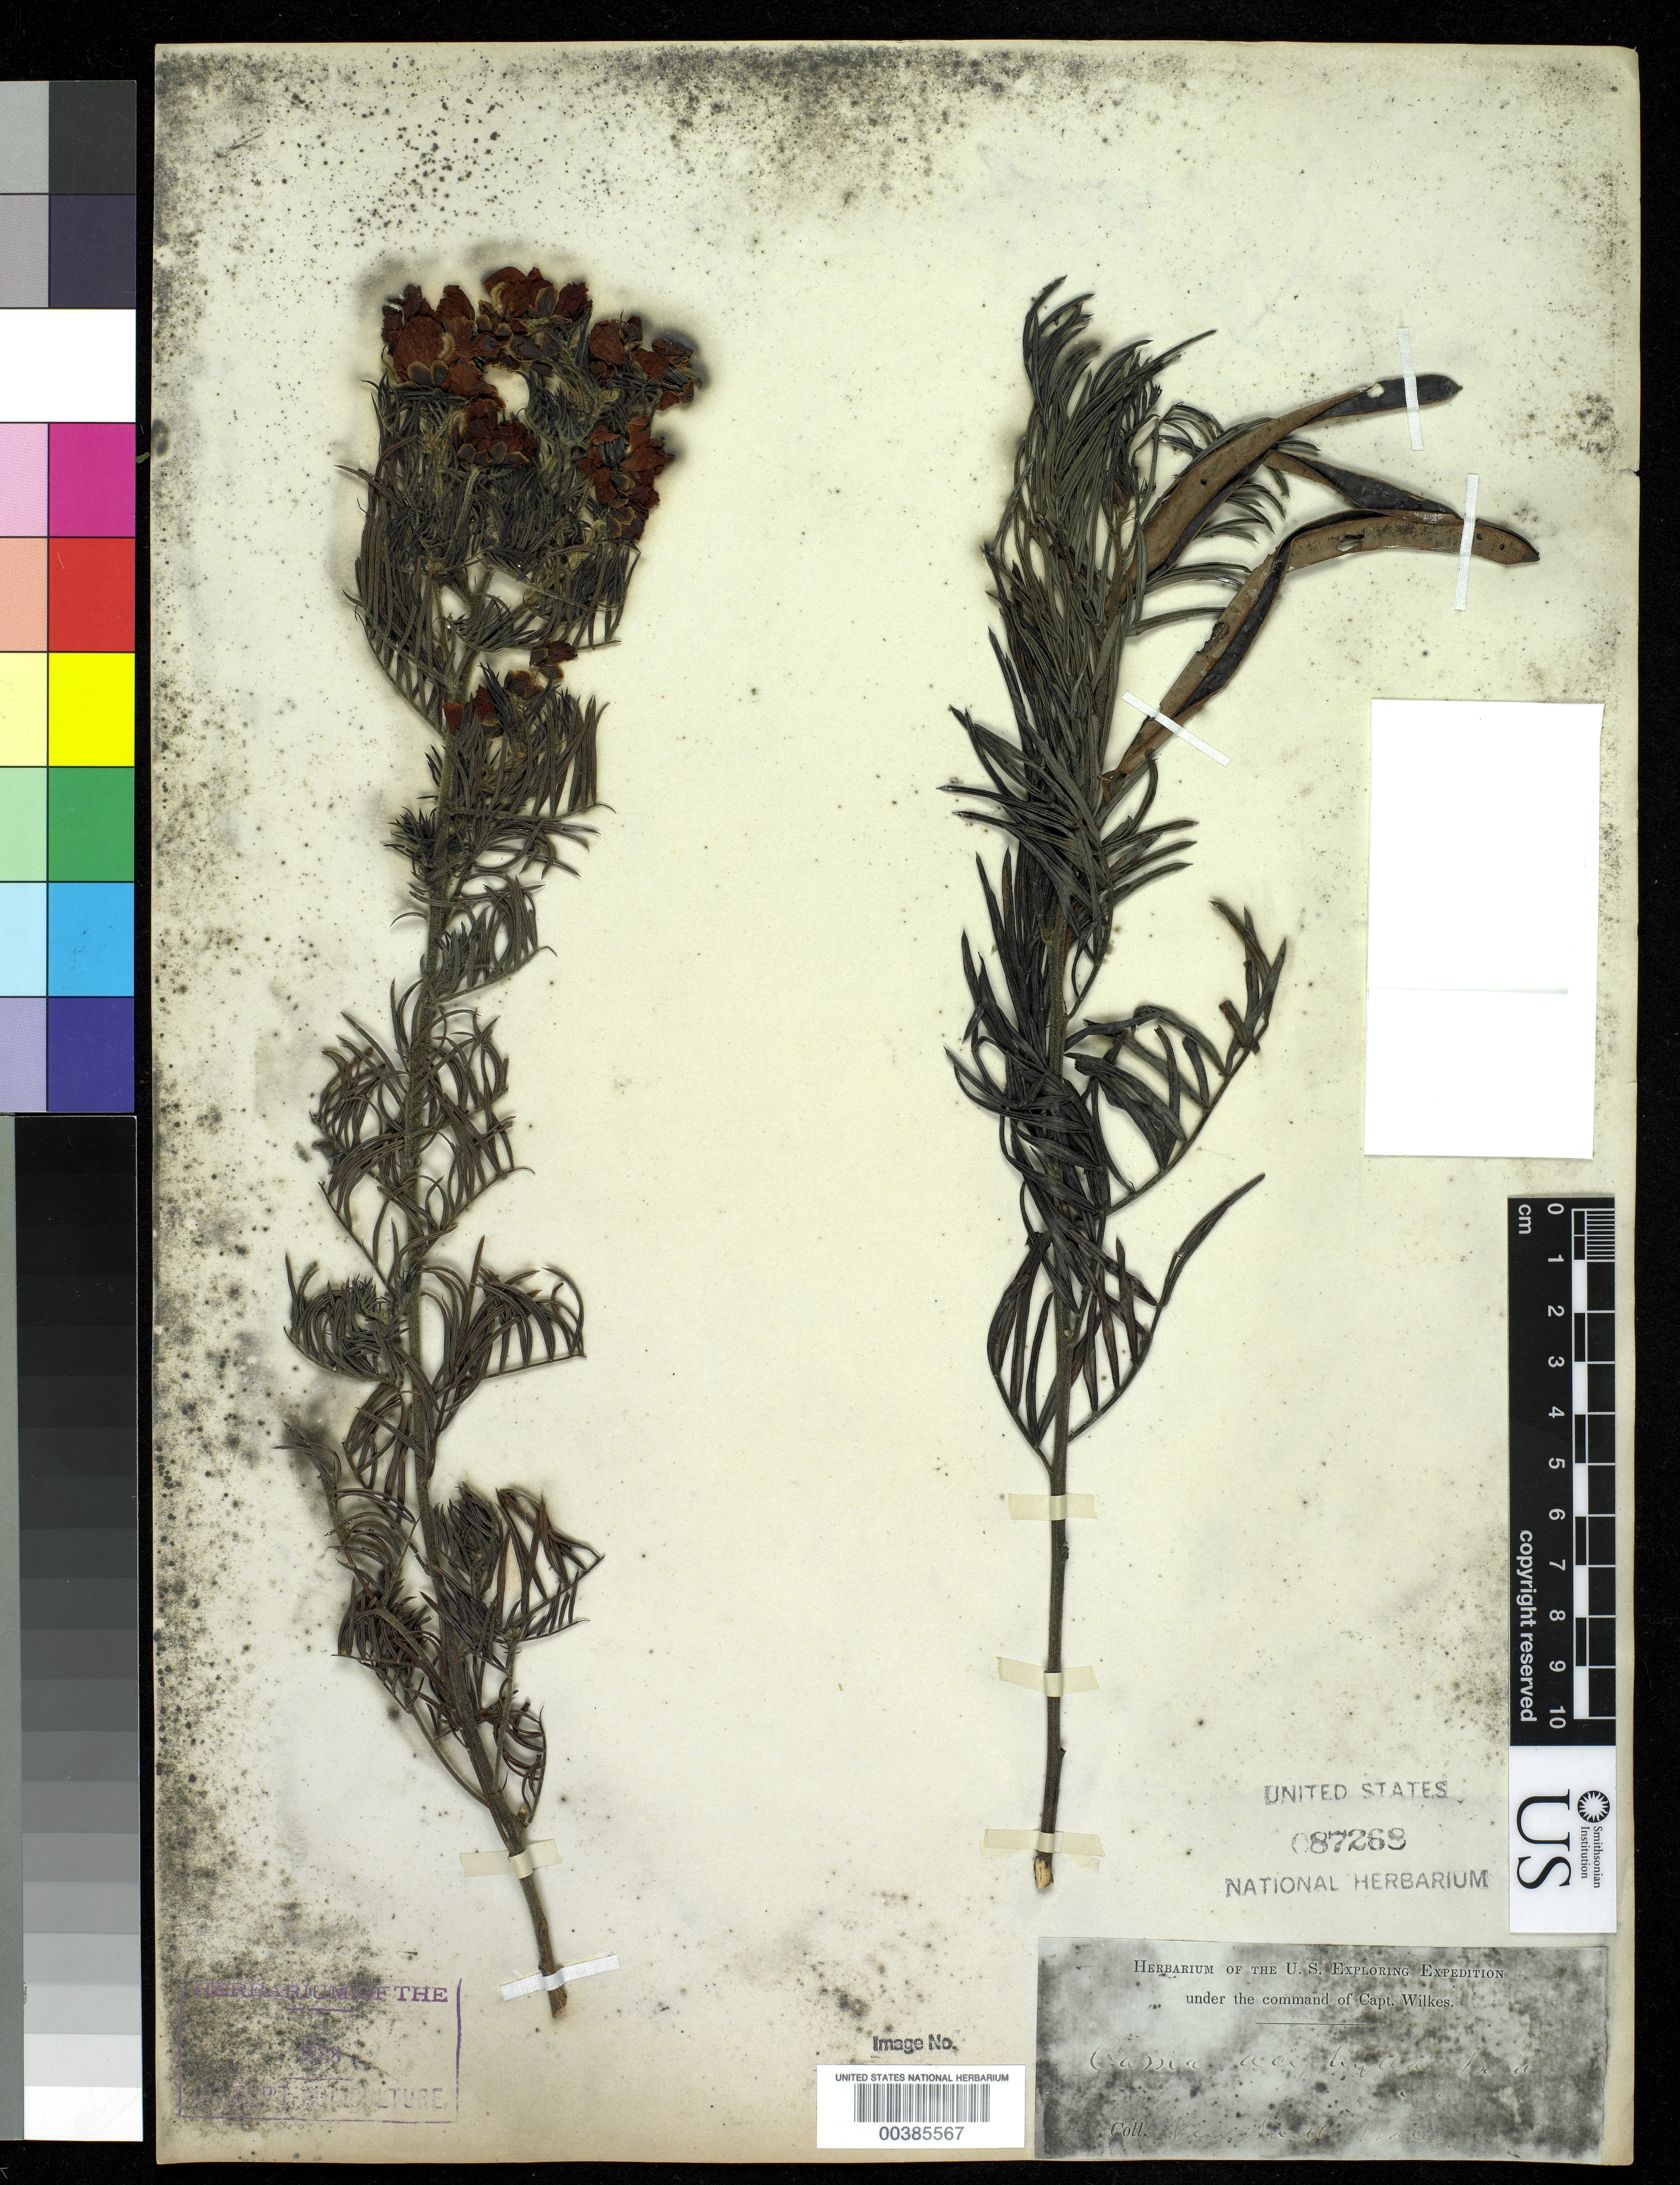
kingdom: Plantae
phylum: Tracheophyta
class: Magnoliopsida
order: Fabales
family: Fabaceae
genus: Senna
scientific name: Senna aciphylla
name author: (Randell) Benth. ex A. Gray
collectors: Wilkes Explor. Exped.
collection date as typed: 1838 to -- --- 1842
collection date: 1838/1842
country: Australia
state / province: New South Wales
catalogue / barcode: US 87268